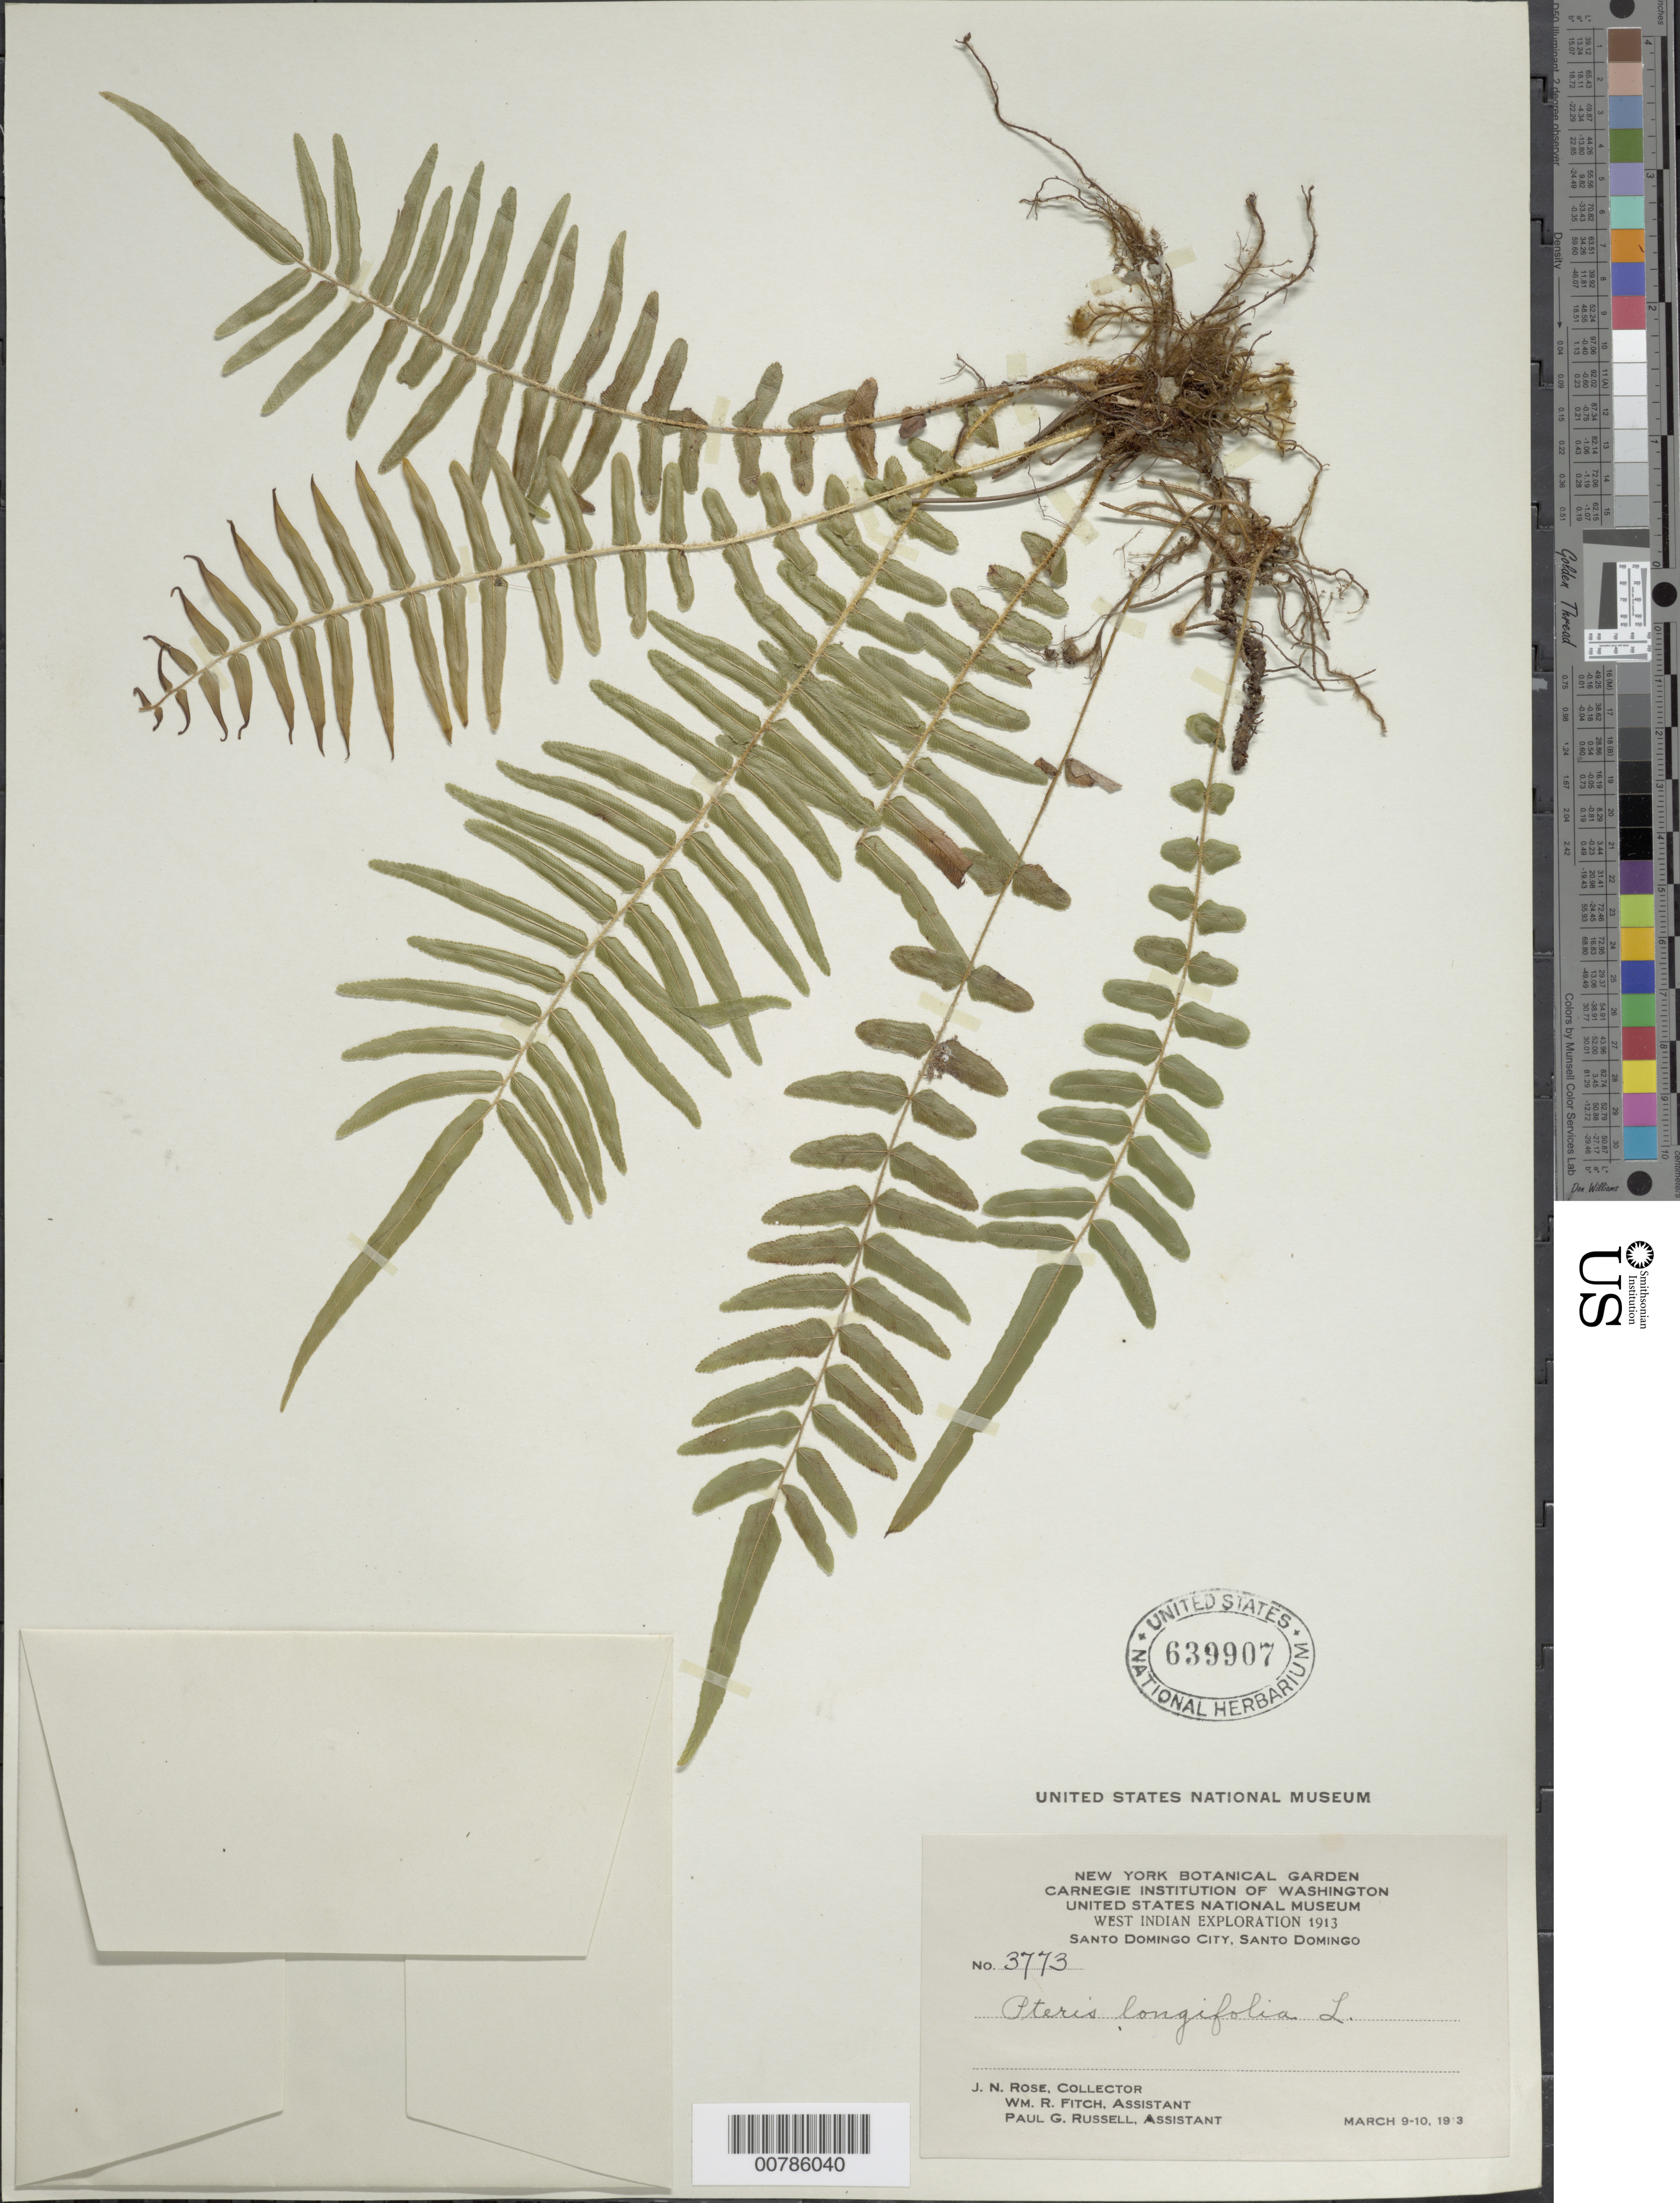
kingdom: Plantae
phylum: Tracheophyta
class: Polypodiopsida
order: Polypodiales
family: Pteridaceae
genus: Pteris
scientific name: Pteris longifolia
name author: L.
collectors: J. N. Rose, W. R. Fitch & P. G. Russell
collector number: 3773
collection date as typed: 09 Mar 1913 to 10 Mar 1913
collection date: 1913-03-09/1913-03-10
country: Dominican Republic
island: Hispaniola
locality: Santo Domingo City.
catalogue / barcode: US 639907